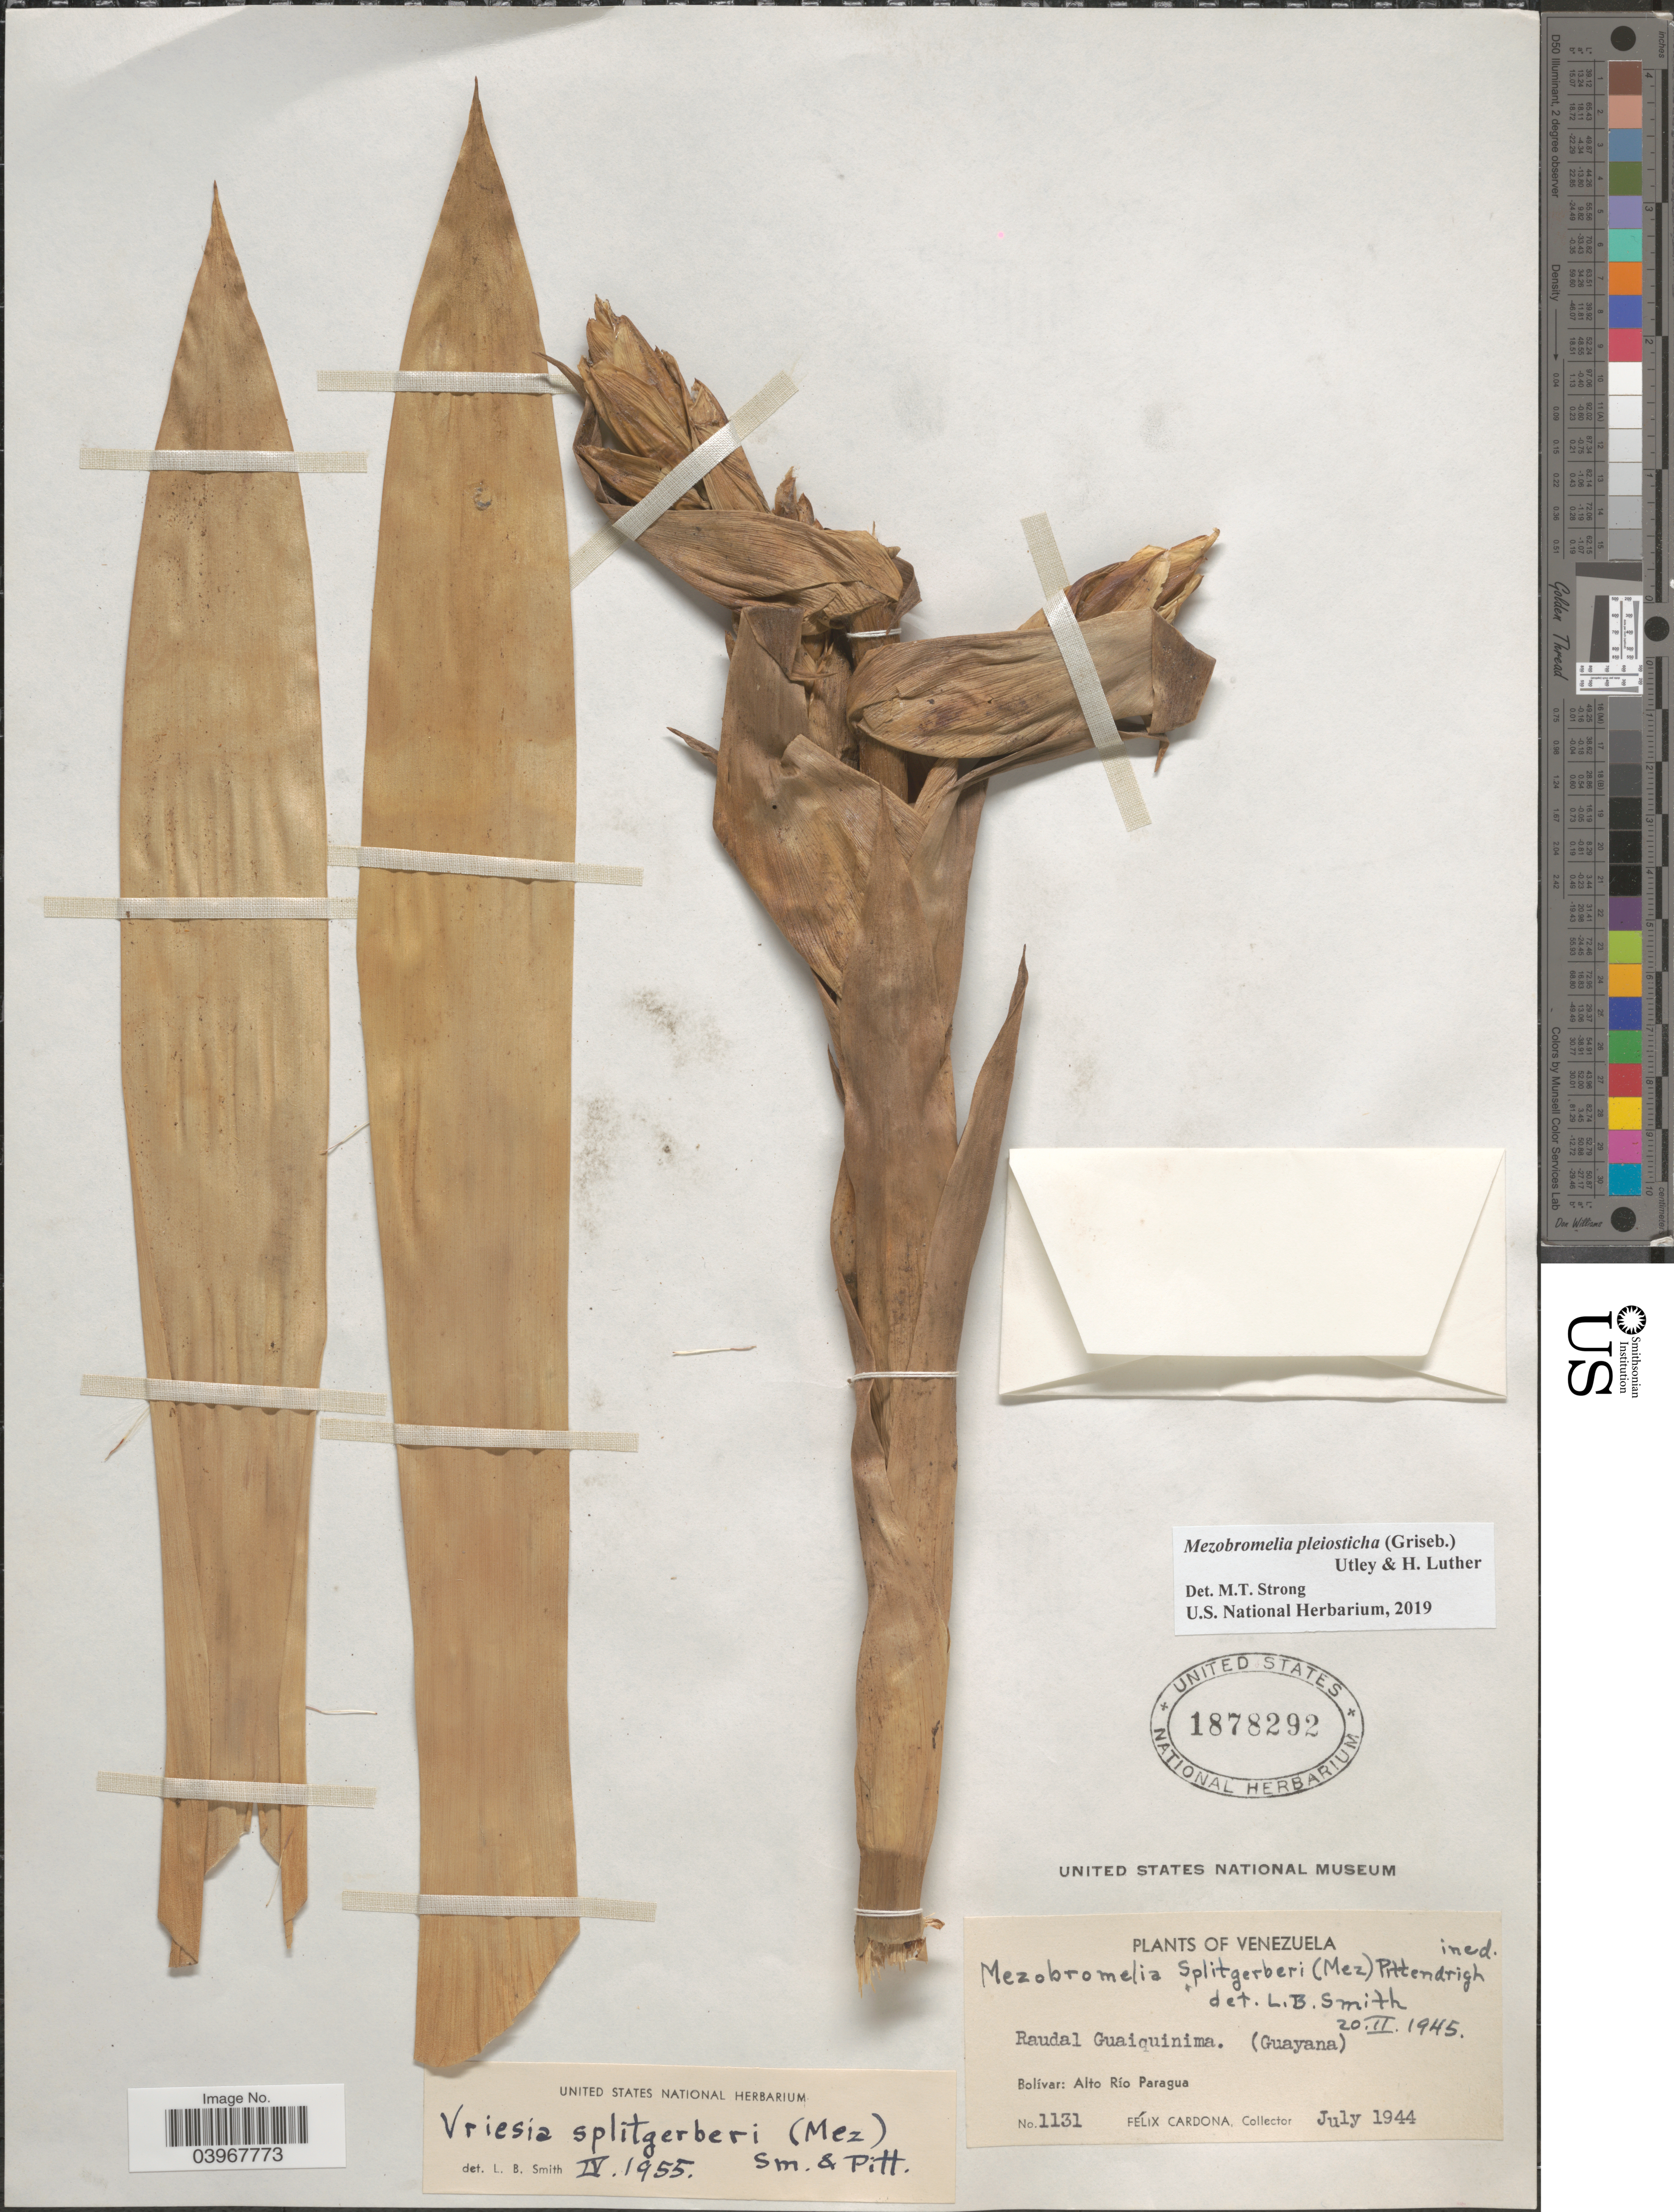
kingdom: Plantae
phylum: Tracheophyta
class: Liliopsida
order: Poales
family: Bromeliaceae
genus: Mezobromelia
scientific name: Mezobromelia pleiosticha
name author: (Griseb.) Utley & H. Luther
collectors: F. Cardona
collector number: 1131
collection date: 1944-07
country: Venezuela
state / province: Bolivar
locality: Raudal Guaiquinima. (Guayana). Alto Río Paragua.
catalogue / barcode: US 1878292